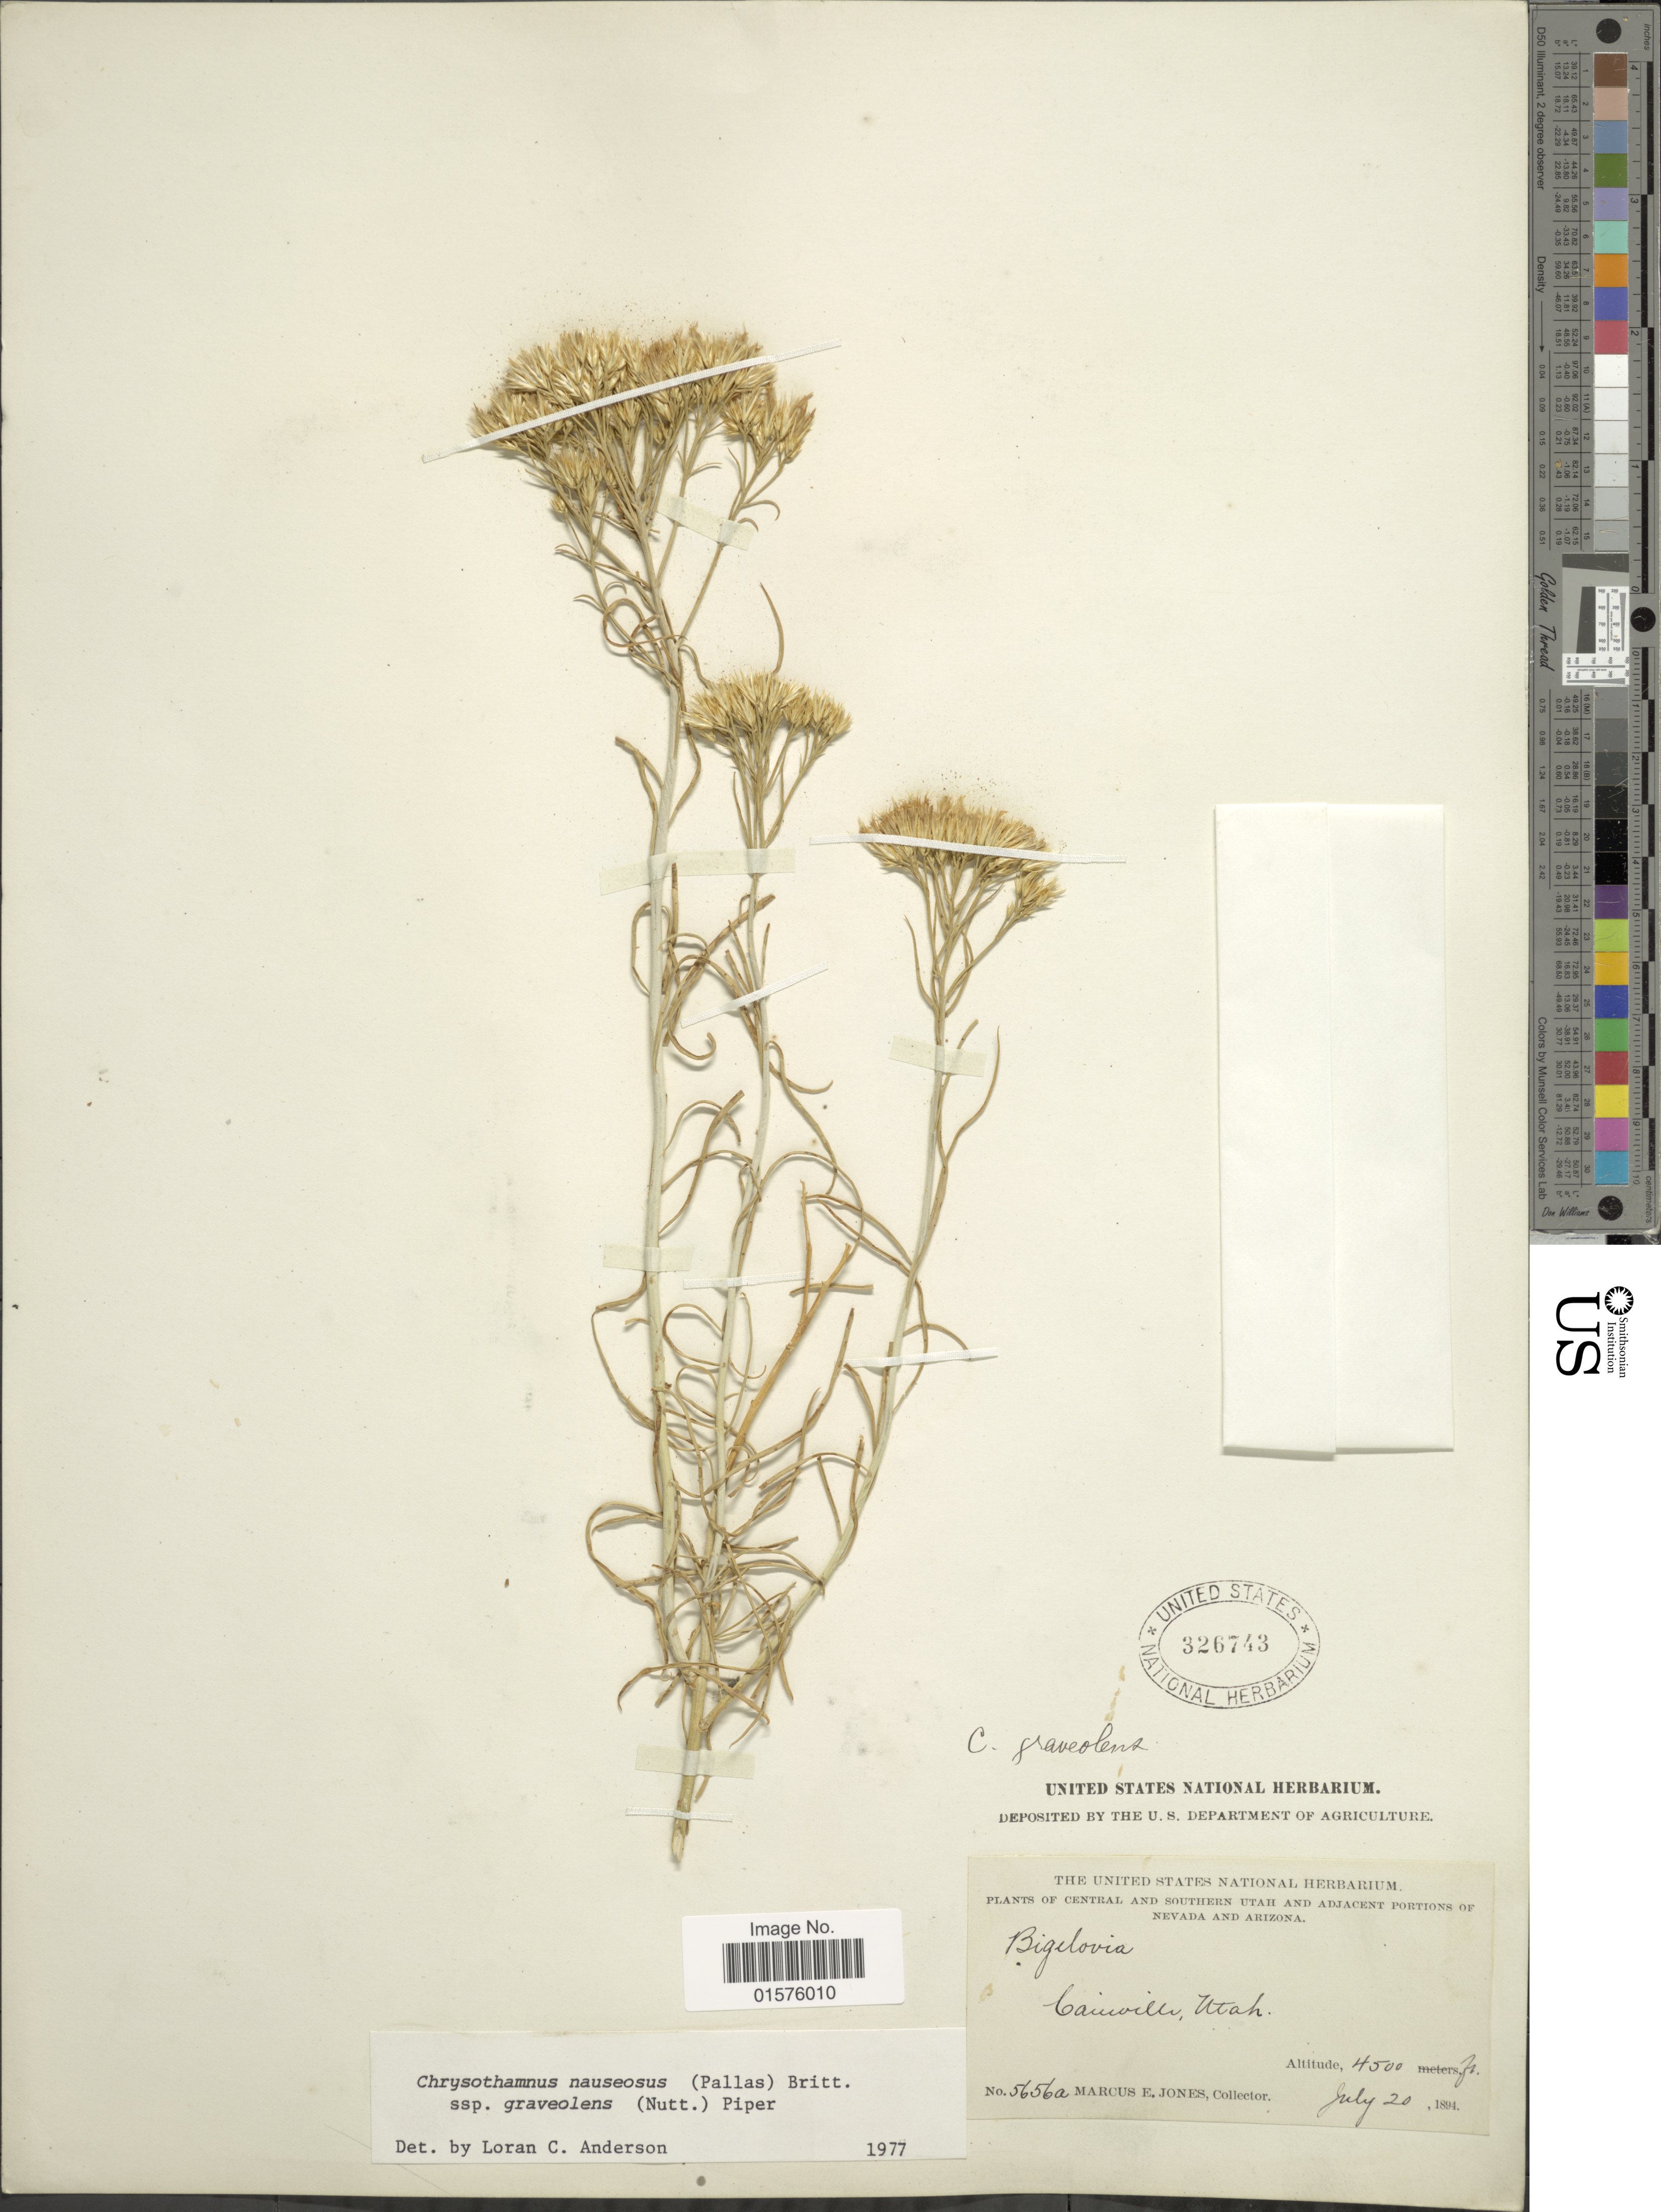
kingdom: Plantae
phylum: Tracheophyta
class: Magnoliopsida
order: Asterales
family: Asteraceae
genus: Ericameria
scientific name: Ericameria nauseosa var. graveolens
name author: (Nutt.) Reveal & Schuyler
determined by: Urbatsch, Lowell E., Curator (LSU), Louisiana State University (UNITED STATES)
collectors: M. E. Jones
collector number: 5656a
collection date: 1894-07-20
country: United States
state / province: Utah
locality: Central and southern Utah and adjacent portions of Nevada and Arizona, Canivlle, Utah.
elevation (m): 1372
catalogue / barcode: US 326743